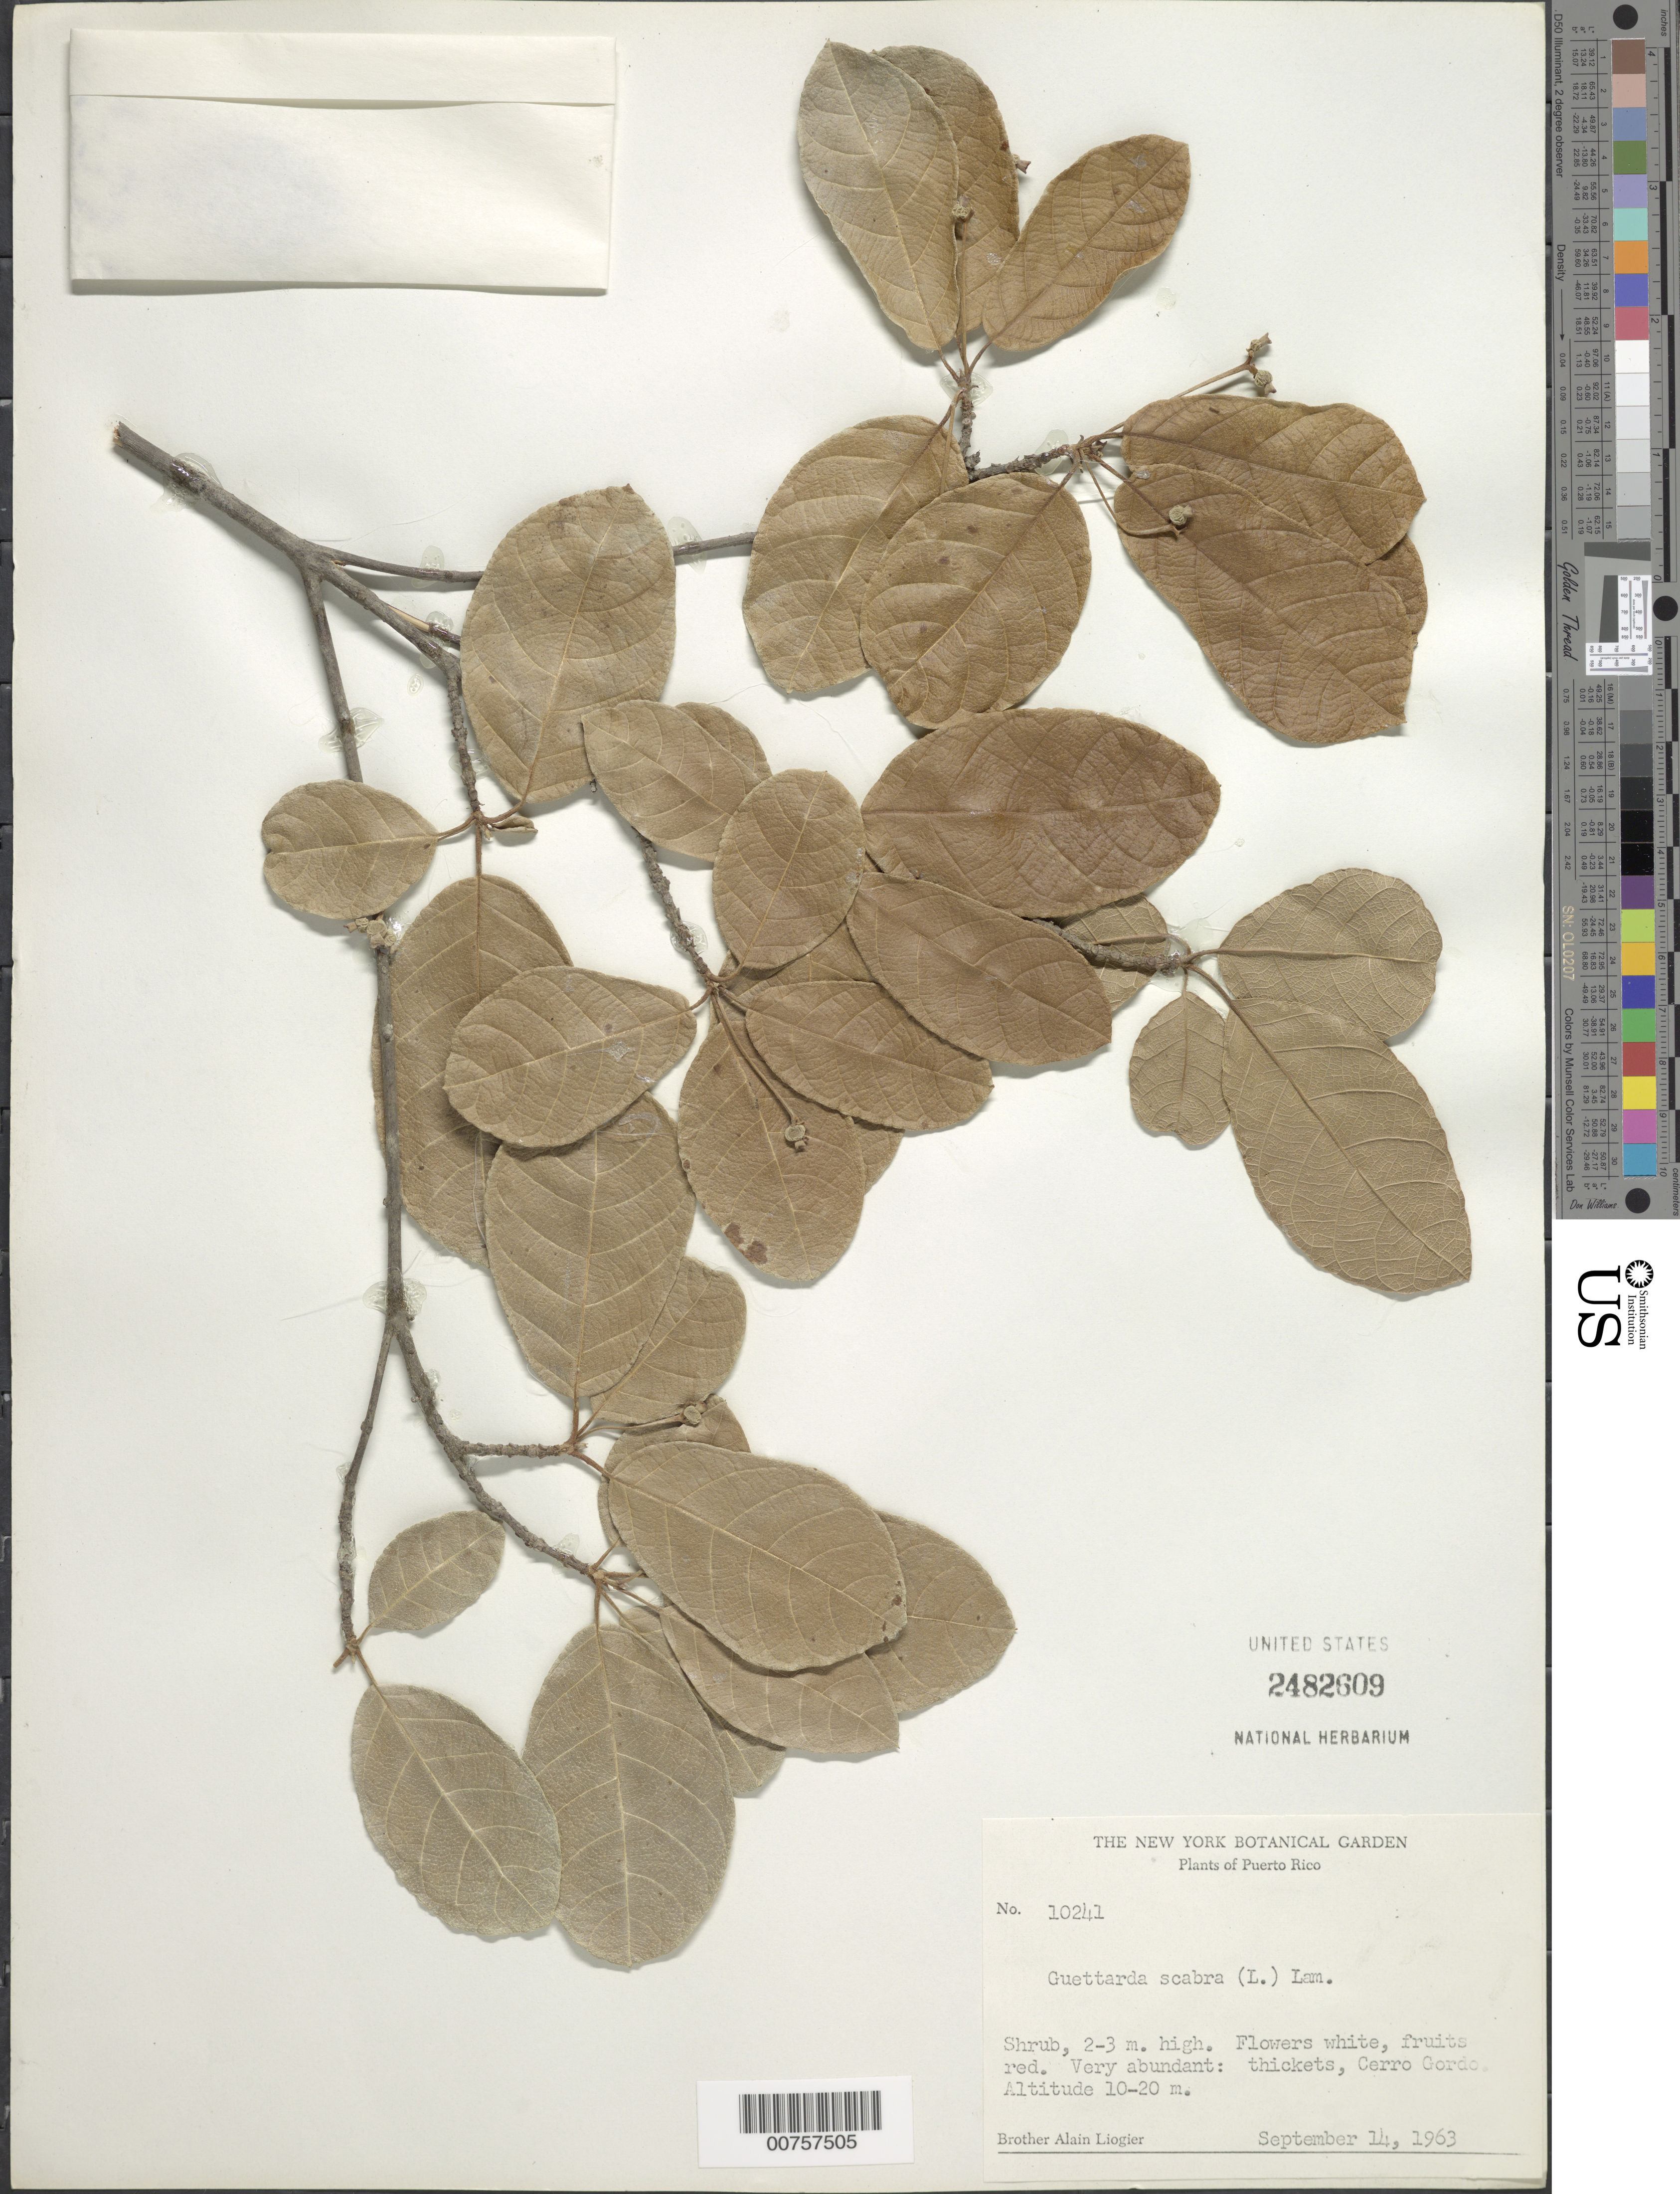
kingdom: Plantae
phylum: Tracheophyta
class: Magnoliopsida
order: Gentianales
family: Rubiaceae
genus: Guettarda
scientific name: Guettarda scabra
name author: (L.) Vent.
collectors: A. H. Liogier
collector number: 10241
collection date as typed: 24 Sep 1963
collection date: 1963-09-24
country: Puerto Rico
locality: Cerro Gordo.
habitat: Thickets.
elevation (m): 10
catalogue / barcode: US 2482609